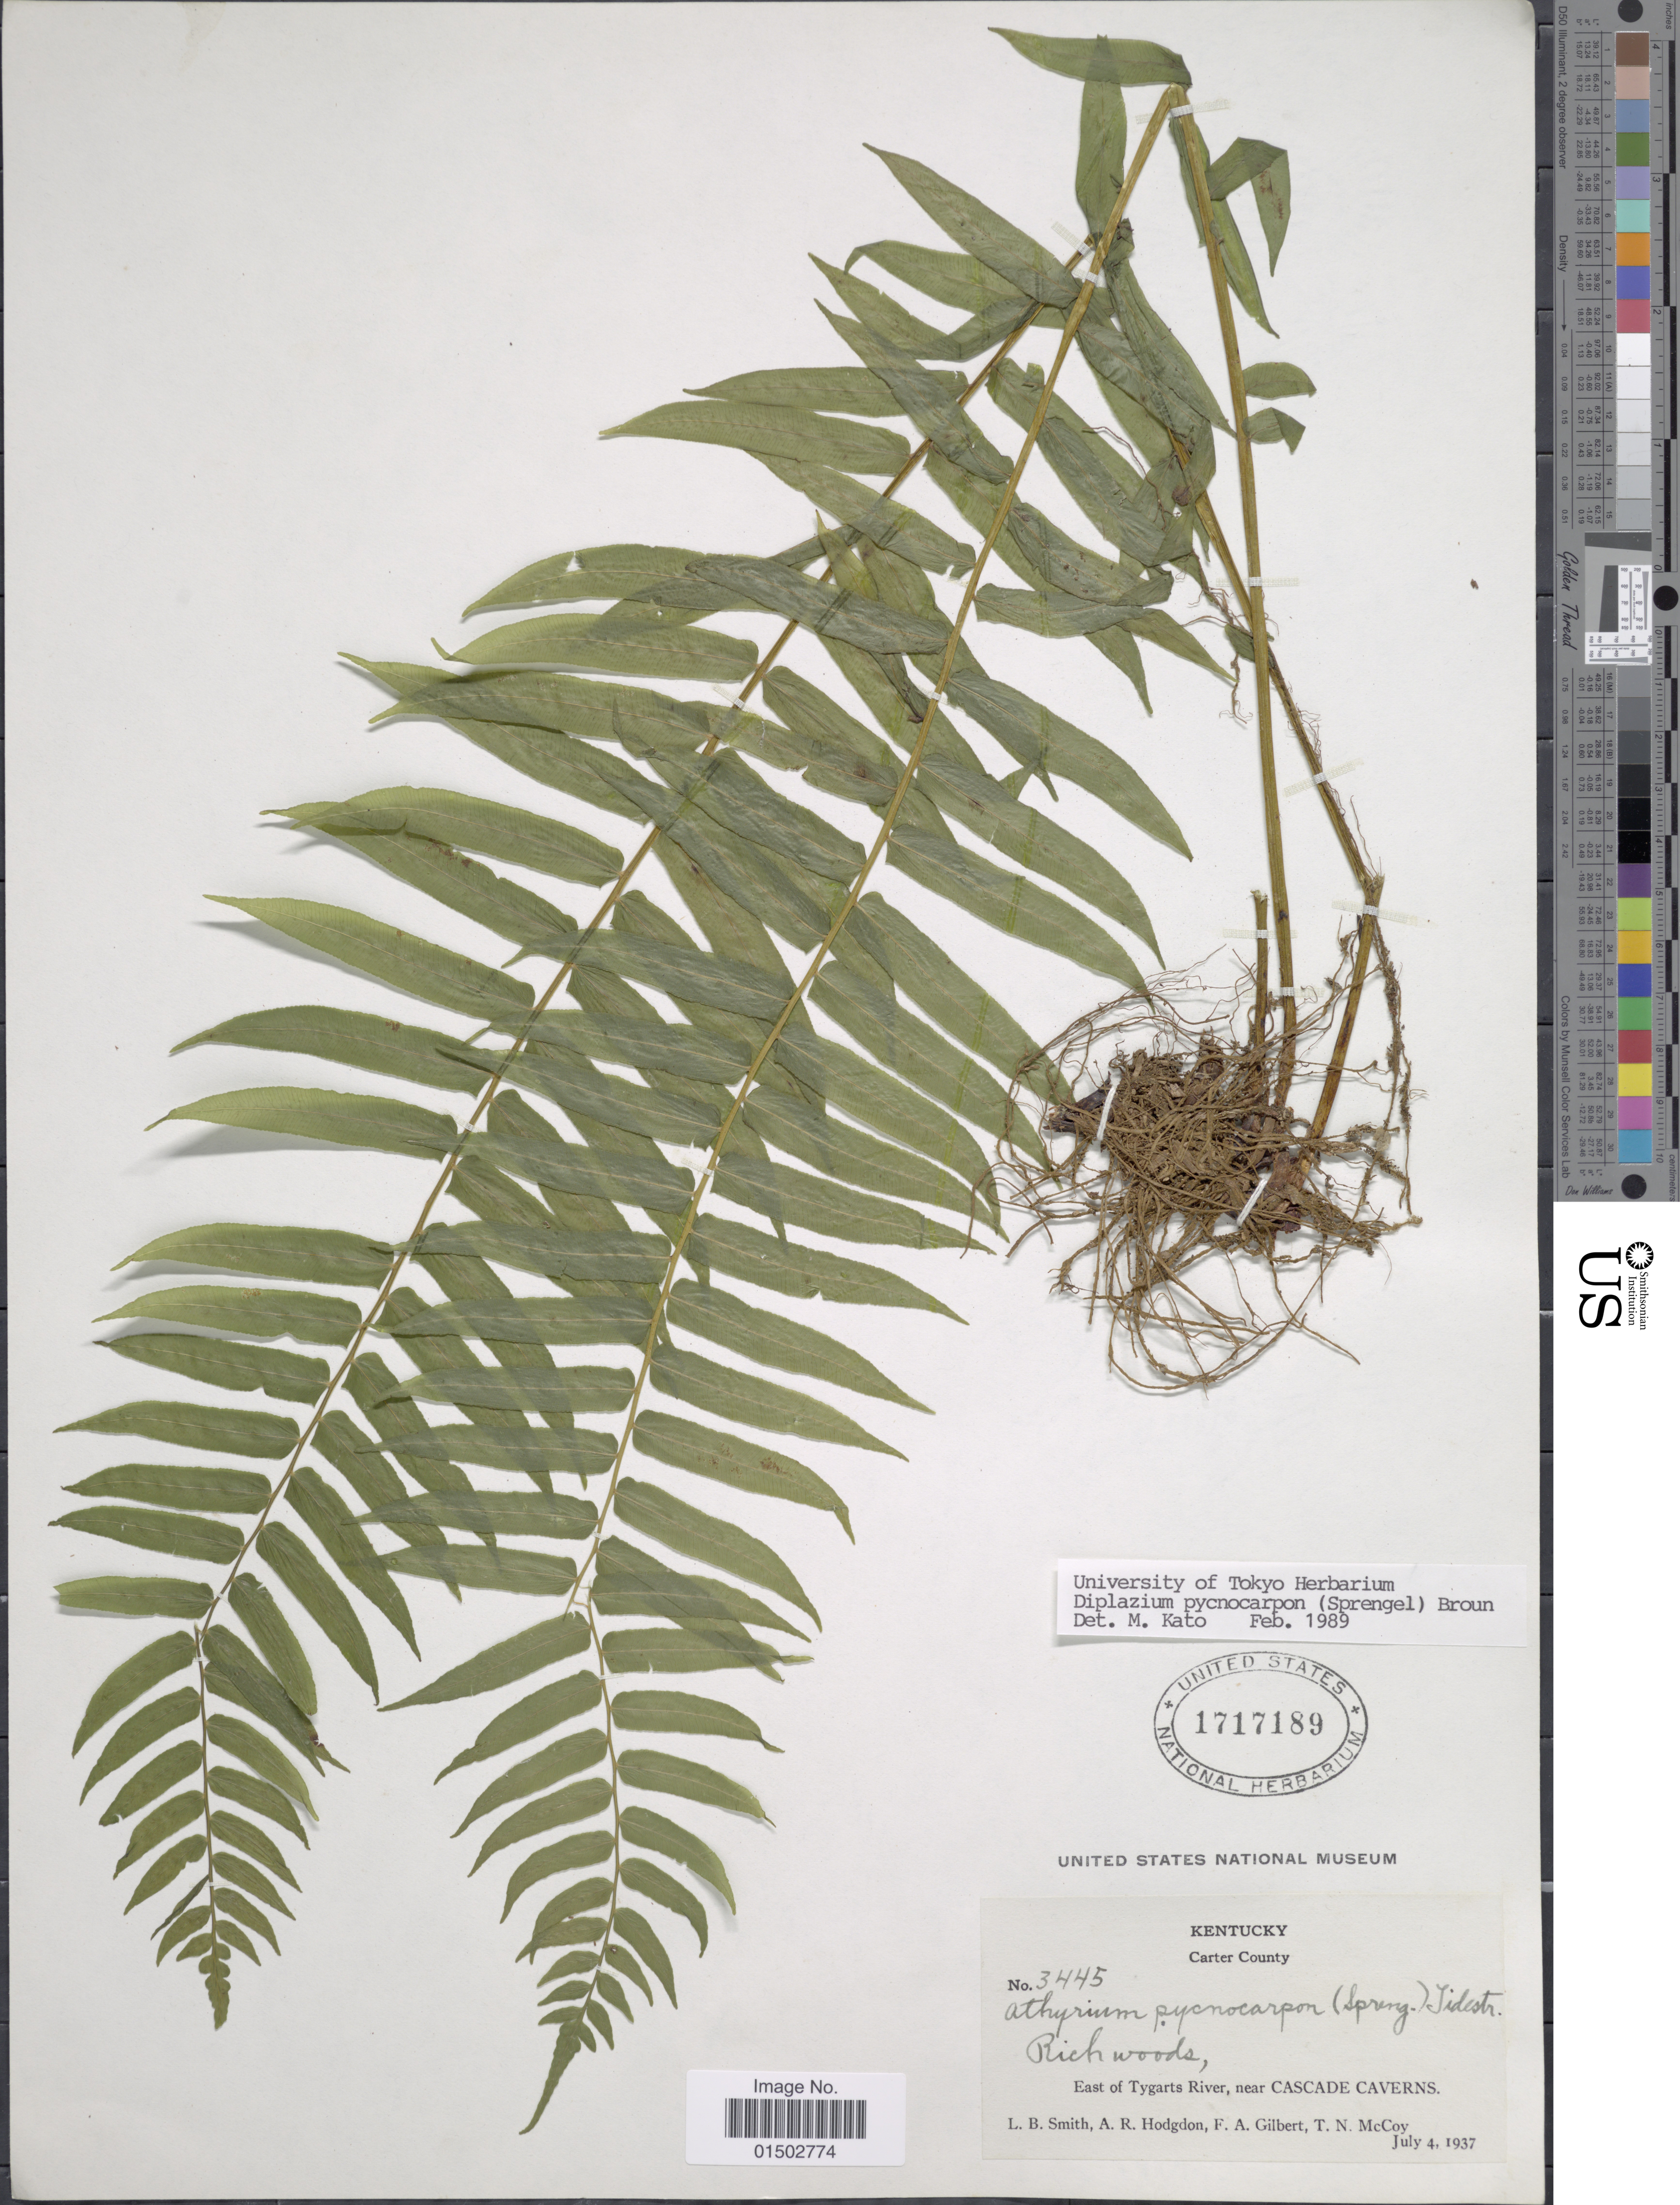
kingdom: Plantae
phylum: Tracheophyta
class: Polypodiopsida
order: Polypodiales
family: Diplaziopsidaceae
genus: Homalosorus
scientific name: Homalosorus pycnocarpos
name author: (Spreng.) Pic. Serm.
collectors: L. Smith, A. R. Hodgdon, F. A. Gilbert & T. N. McCoy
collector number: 3445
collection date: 1937-07-04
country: United States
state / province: Kentucky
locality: Carter County, Rich woods, east of Tygarts River, near Cascade Caverns.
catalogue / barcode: US 1717189